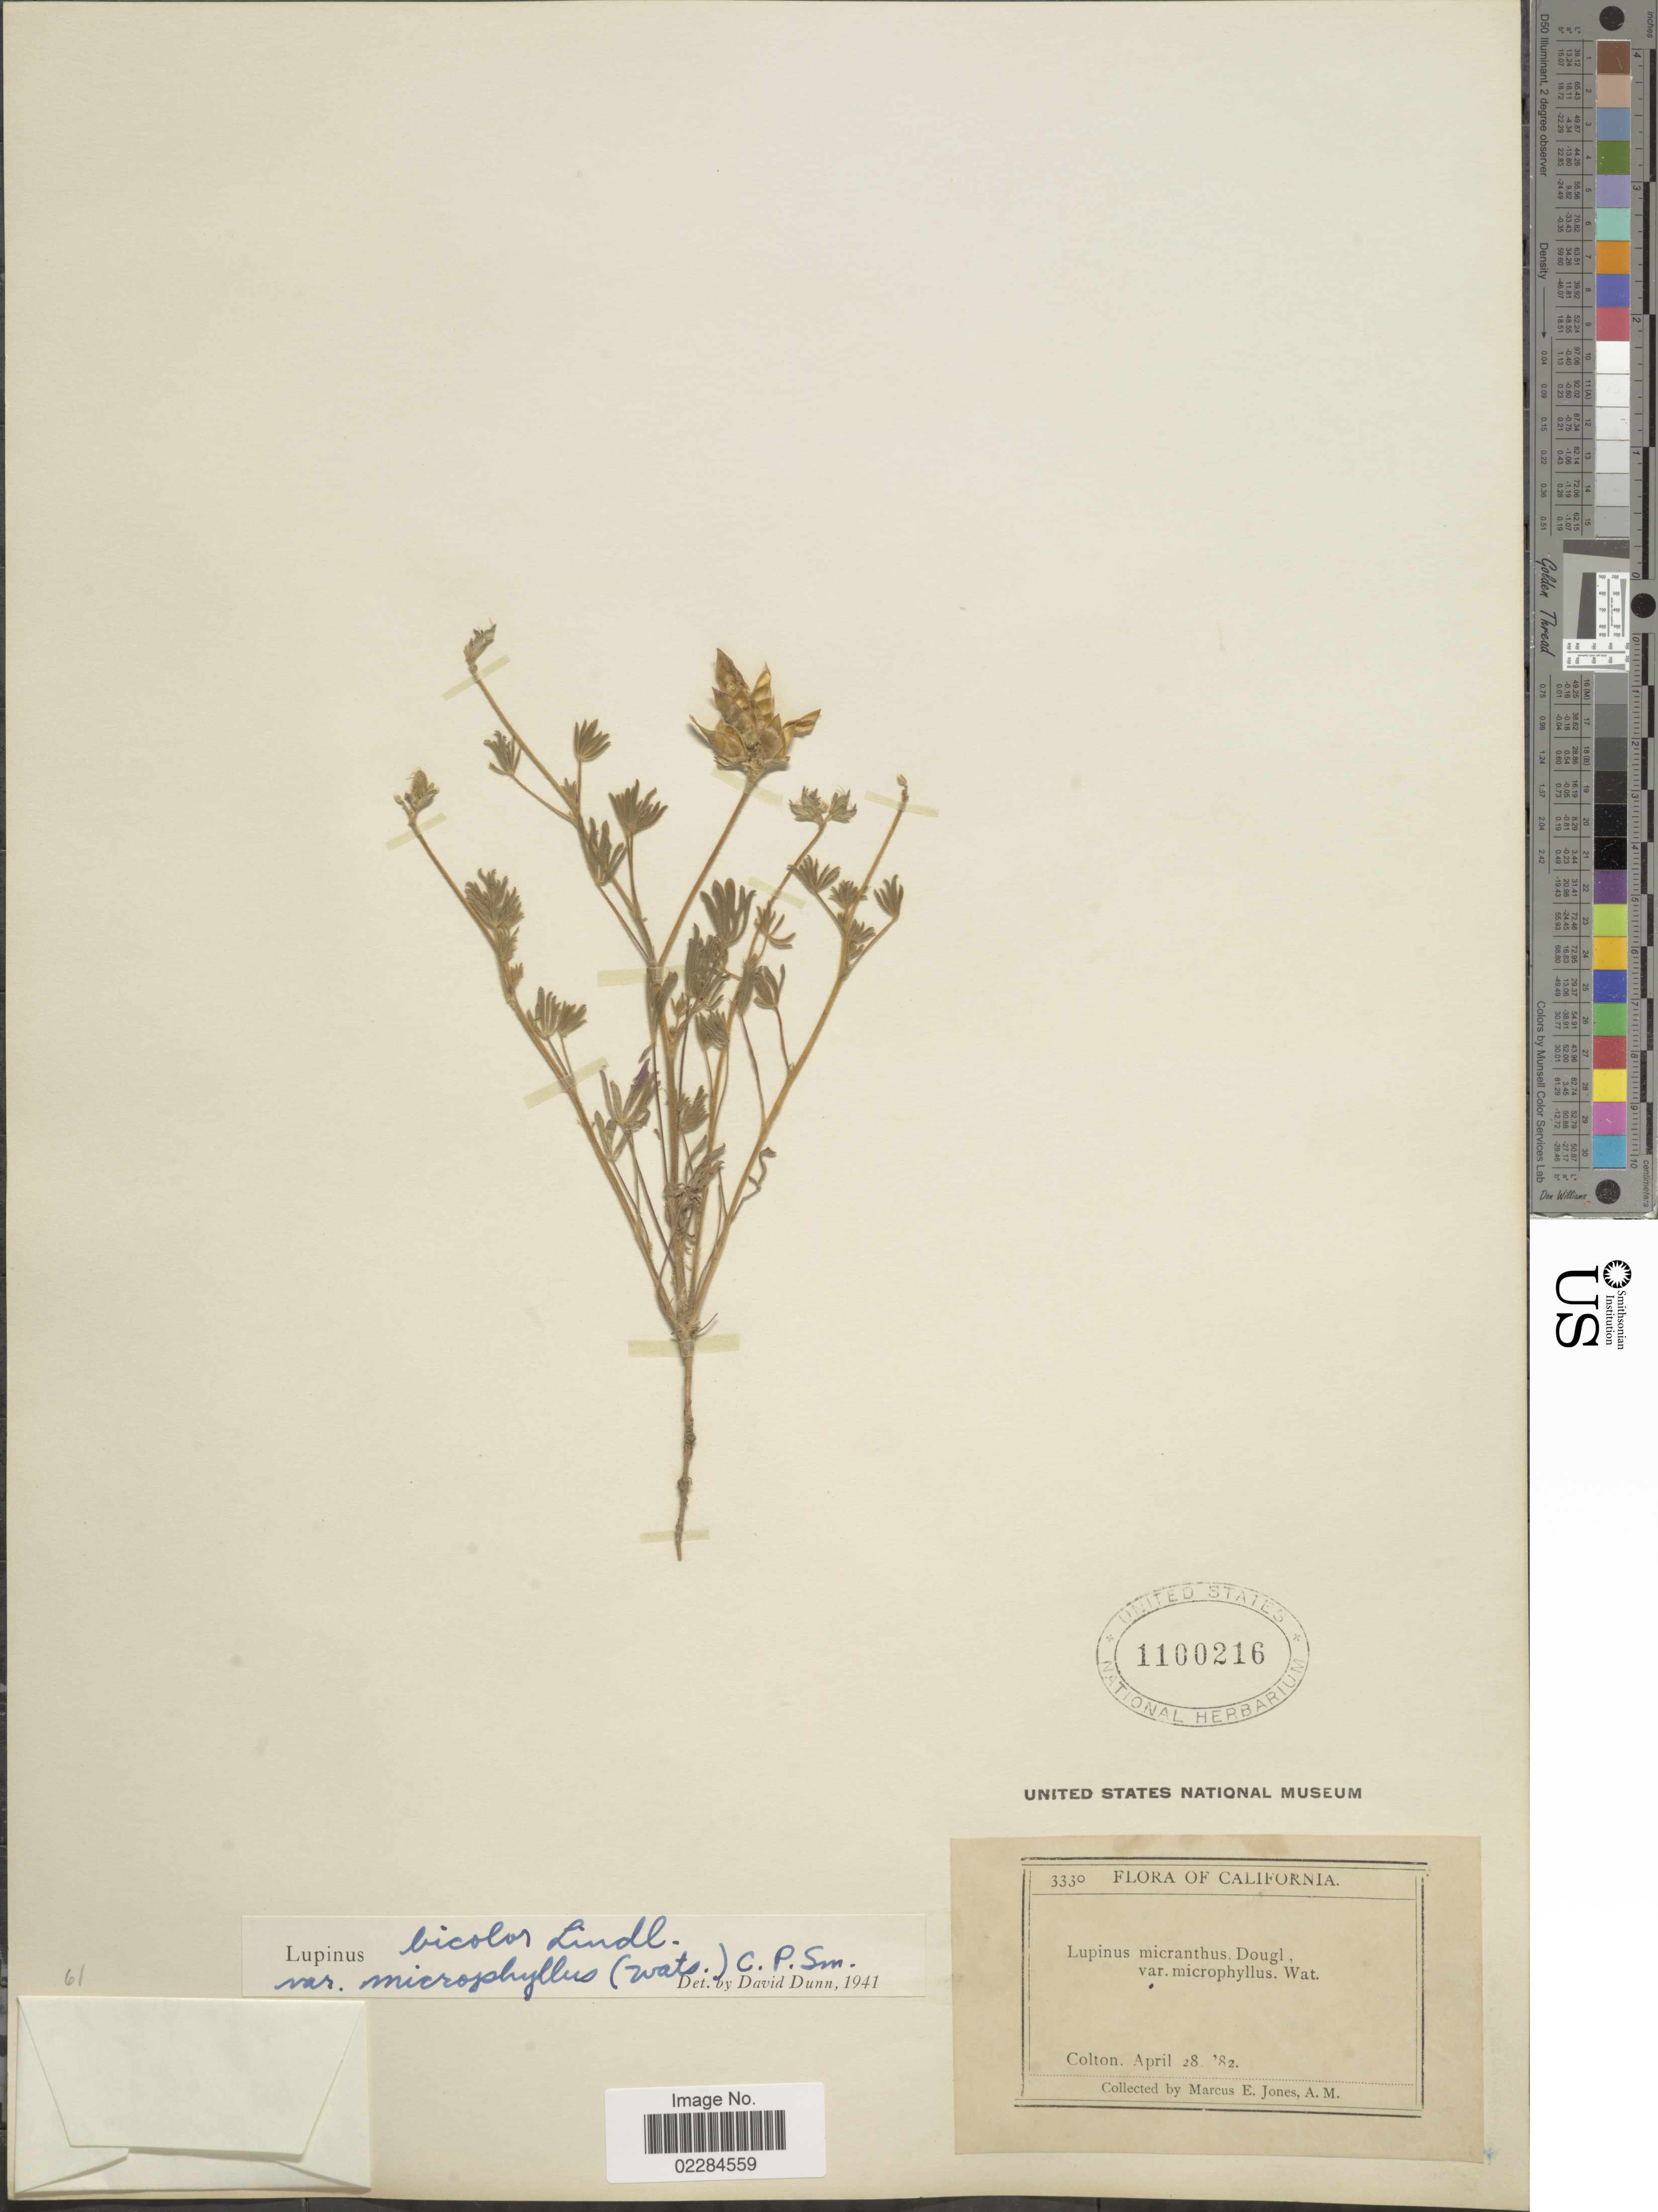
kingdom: Plantae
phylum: Tracheophyta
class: Magnoliopsida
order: Fabales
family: Fabaceae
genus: Lupinus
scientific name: Lupinus bicolor var. microphyllus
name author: Lindl.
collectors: M. E. Jones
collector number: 3330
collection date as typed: Transcribed d/m/y: 28/4/82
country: United States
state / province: California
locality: Colton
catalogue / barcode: US 1100216